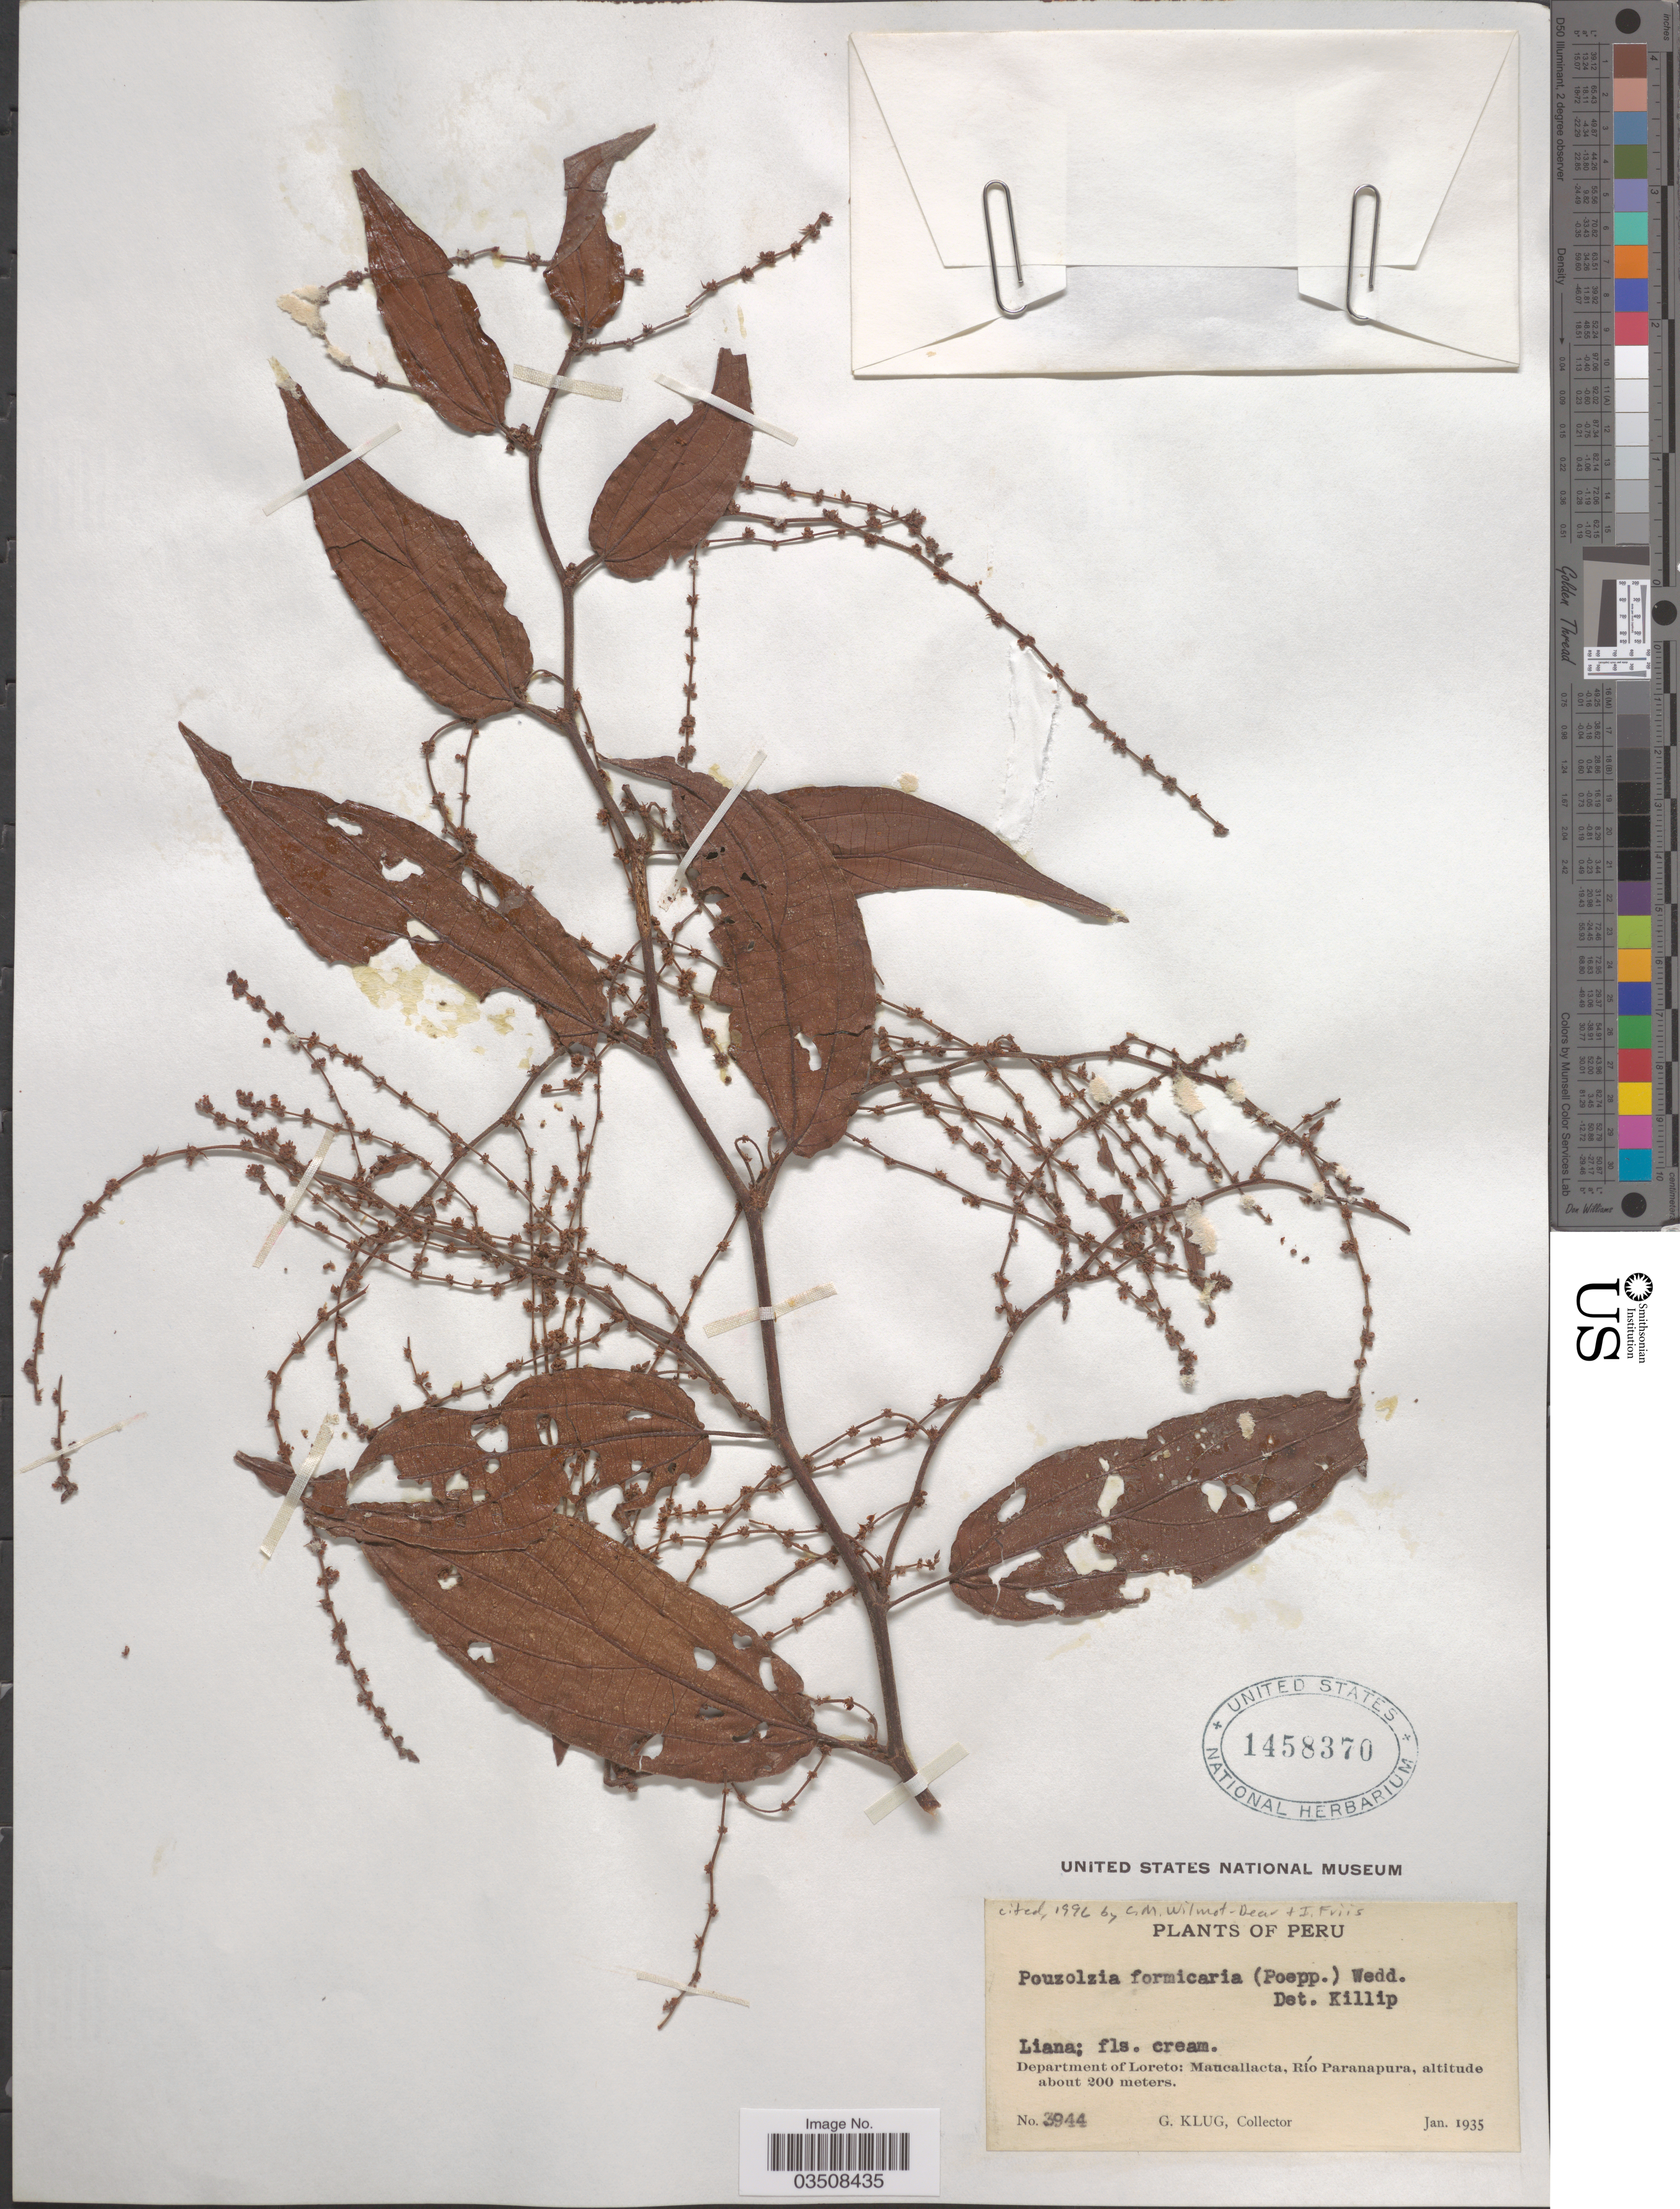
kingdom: Plantae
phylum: Tracheophyta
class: Magnoliopsida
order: Rosales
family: Urticaceae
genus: Pouzolzia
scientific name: Pouzolzia formicaria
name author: (Poepp. ex Wedd.) Wedd.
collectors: G. Klug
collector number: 3944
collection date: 1935-01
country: Peru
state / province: Loreto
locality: Department of Loreto: Mancallacta, Río Paranapura.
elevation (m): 200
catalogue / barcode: US 1458370